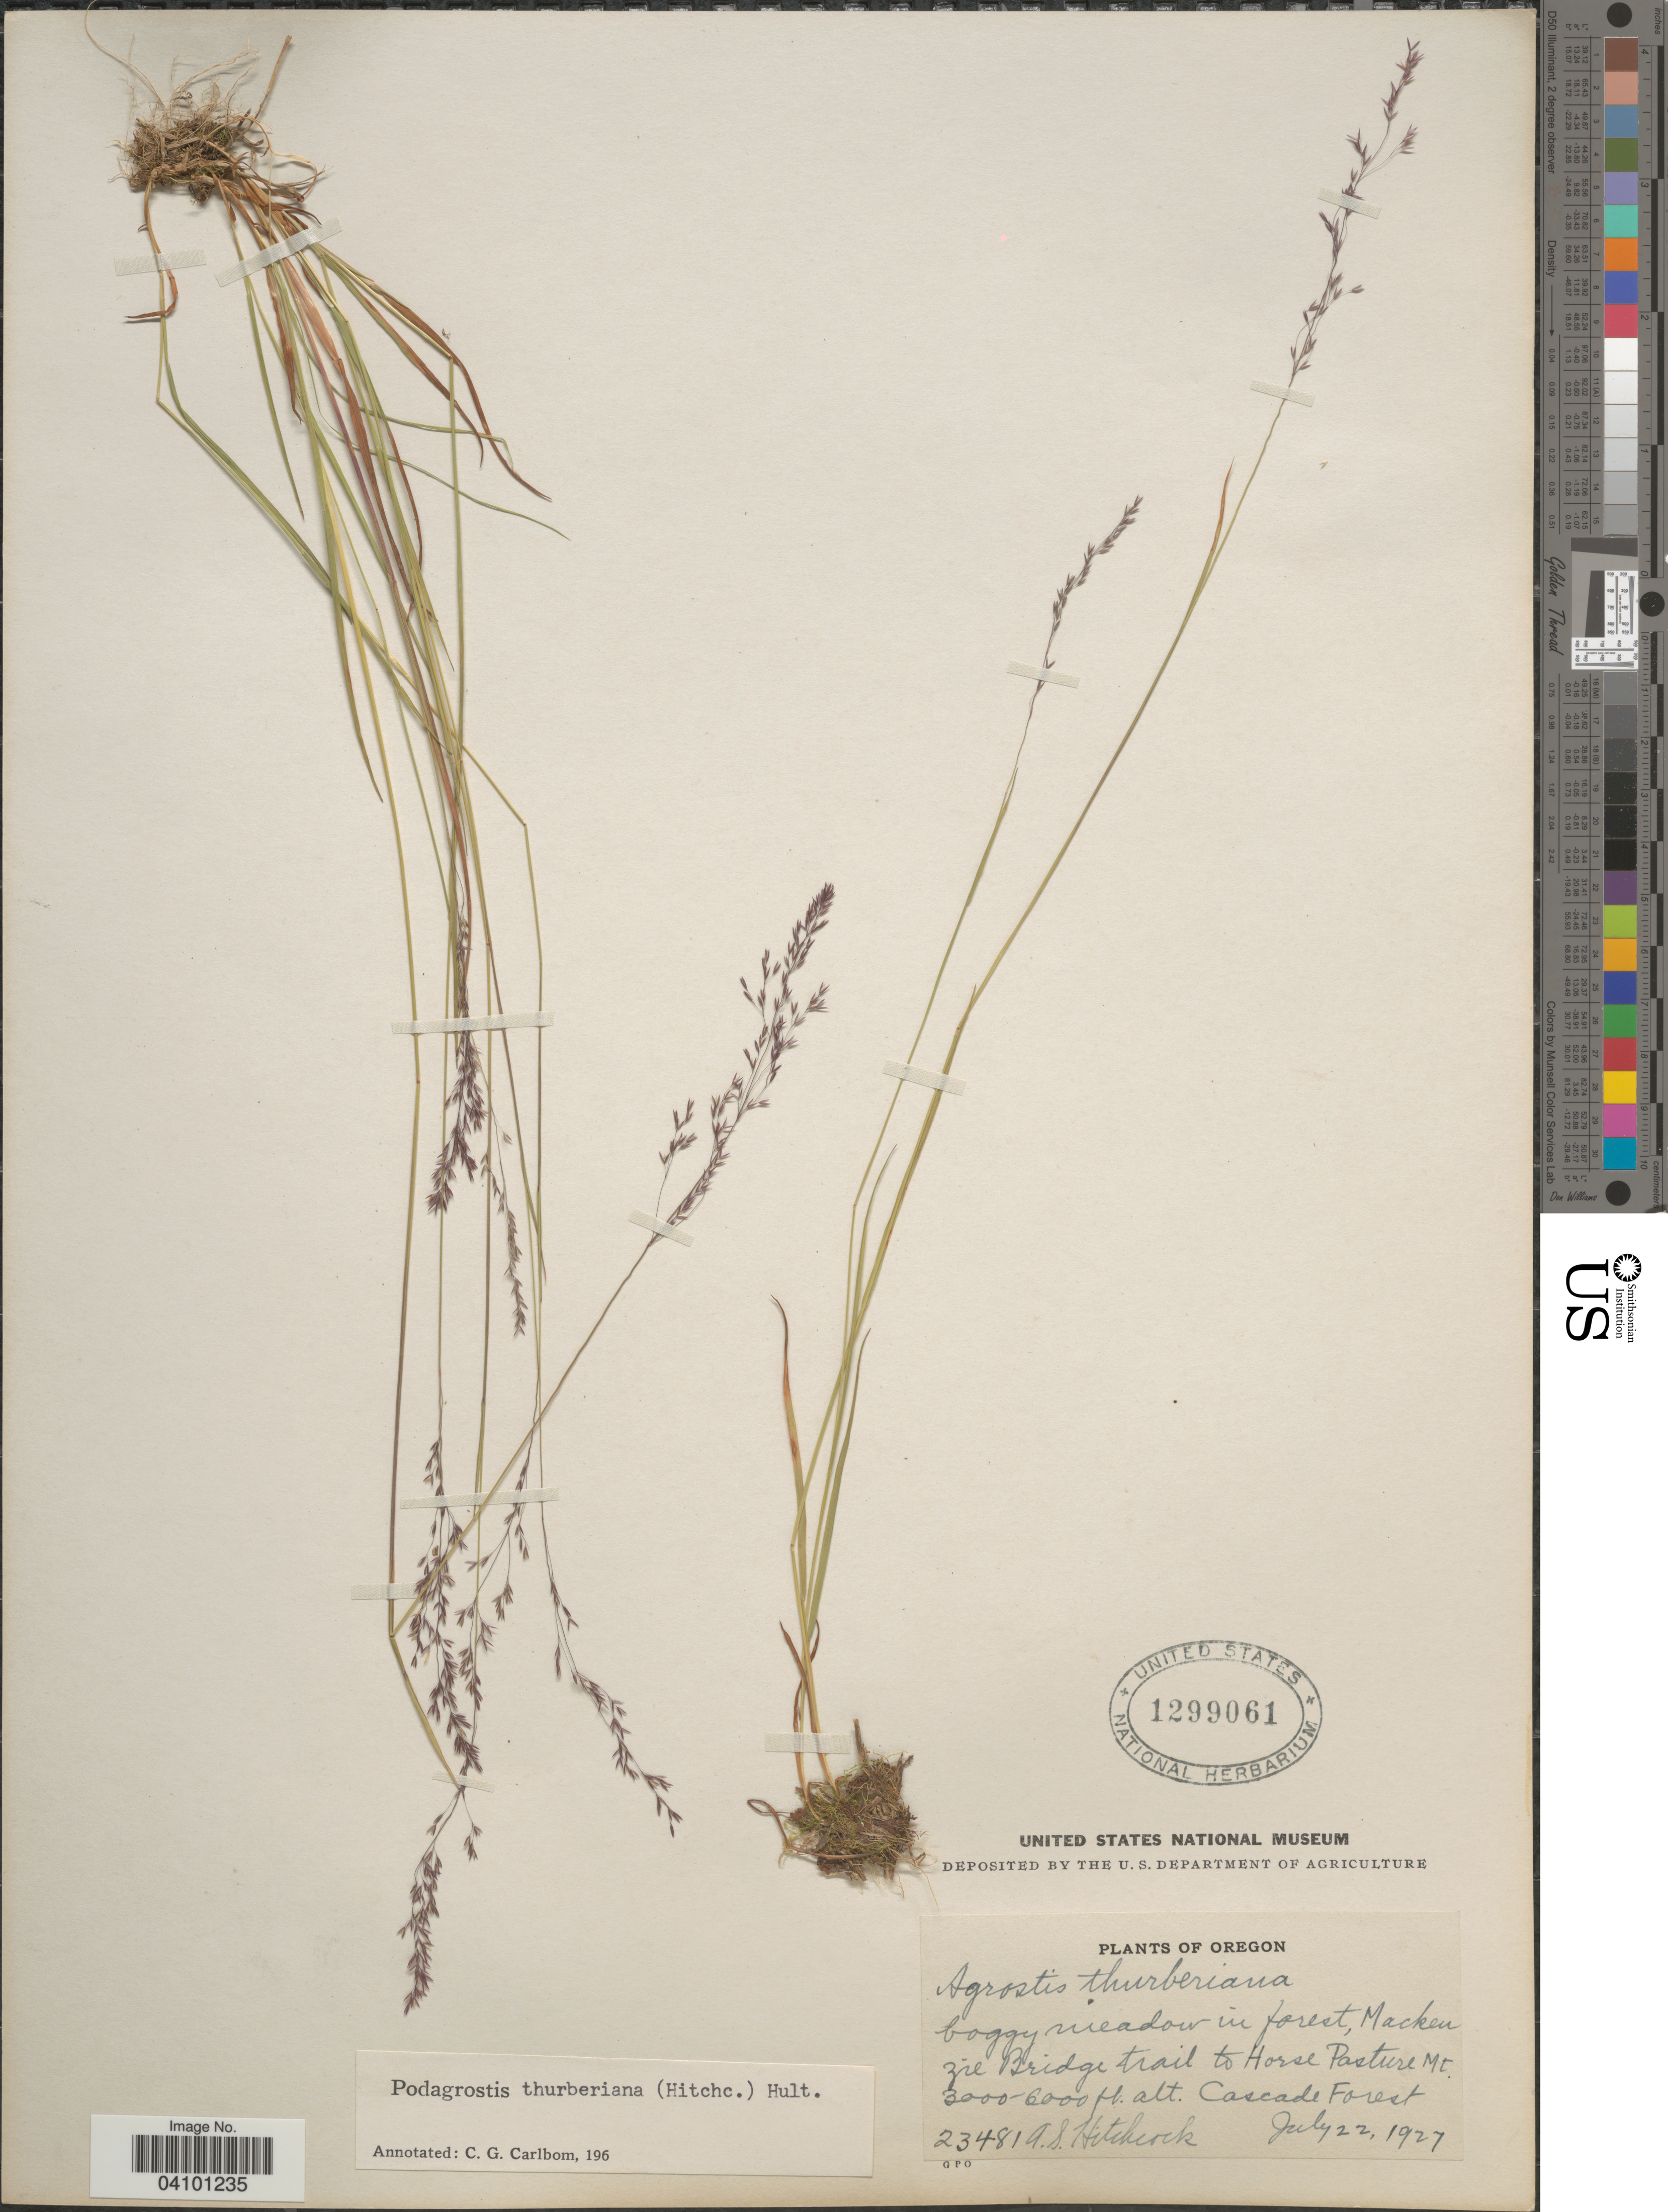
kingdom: Plantae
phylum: Tracheophyta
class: Liliopsida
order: Poales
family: Poaceae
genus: Podagrostis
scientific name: Podagrostis thurberiana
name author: Hitchc.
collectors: A. S. Hitchcock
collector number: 23481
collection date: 1927-07-22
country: United States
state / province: Oregon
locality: Mackenzie Bridge trail to Horse Pasture Mt. Cascade Forest.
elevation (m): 914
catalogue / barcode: US 1299061